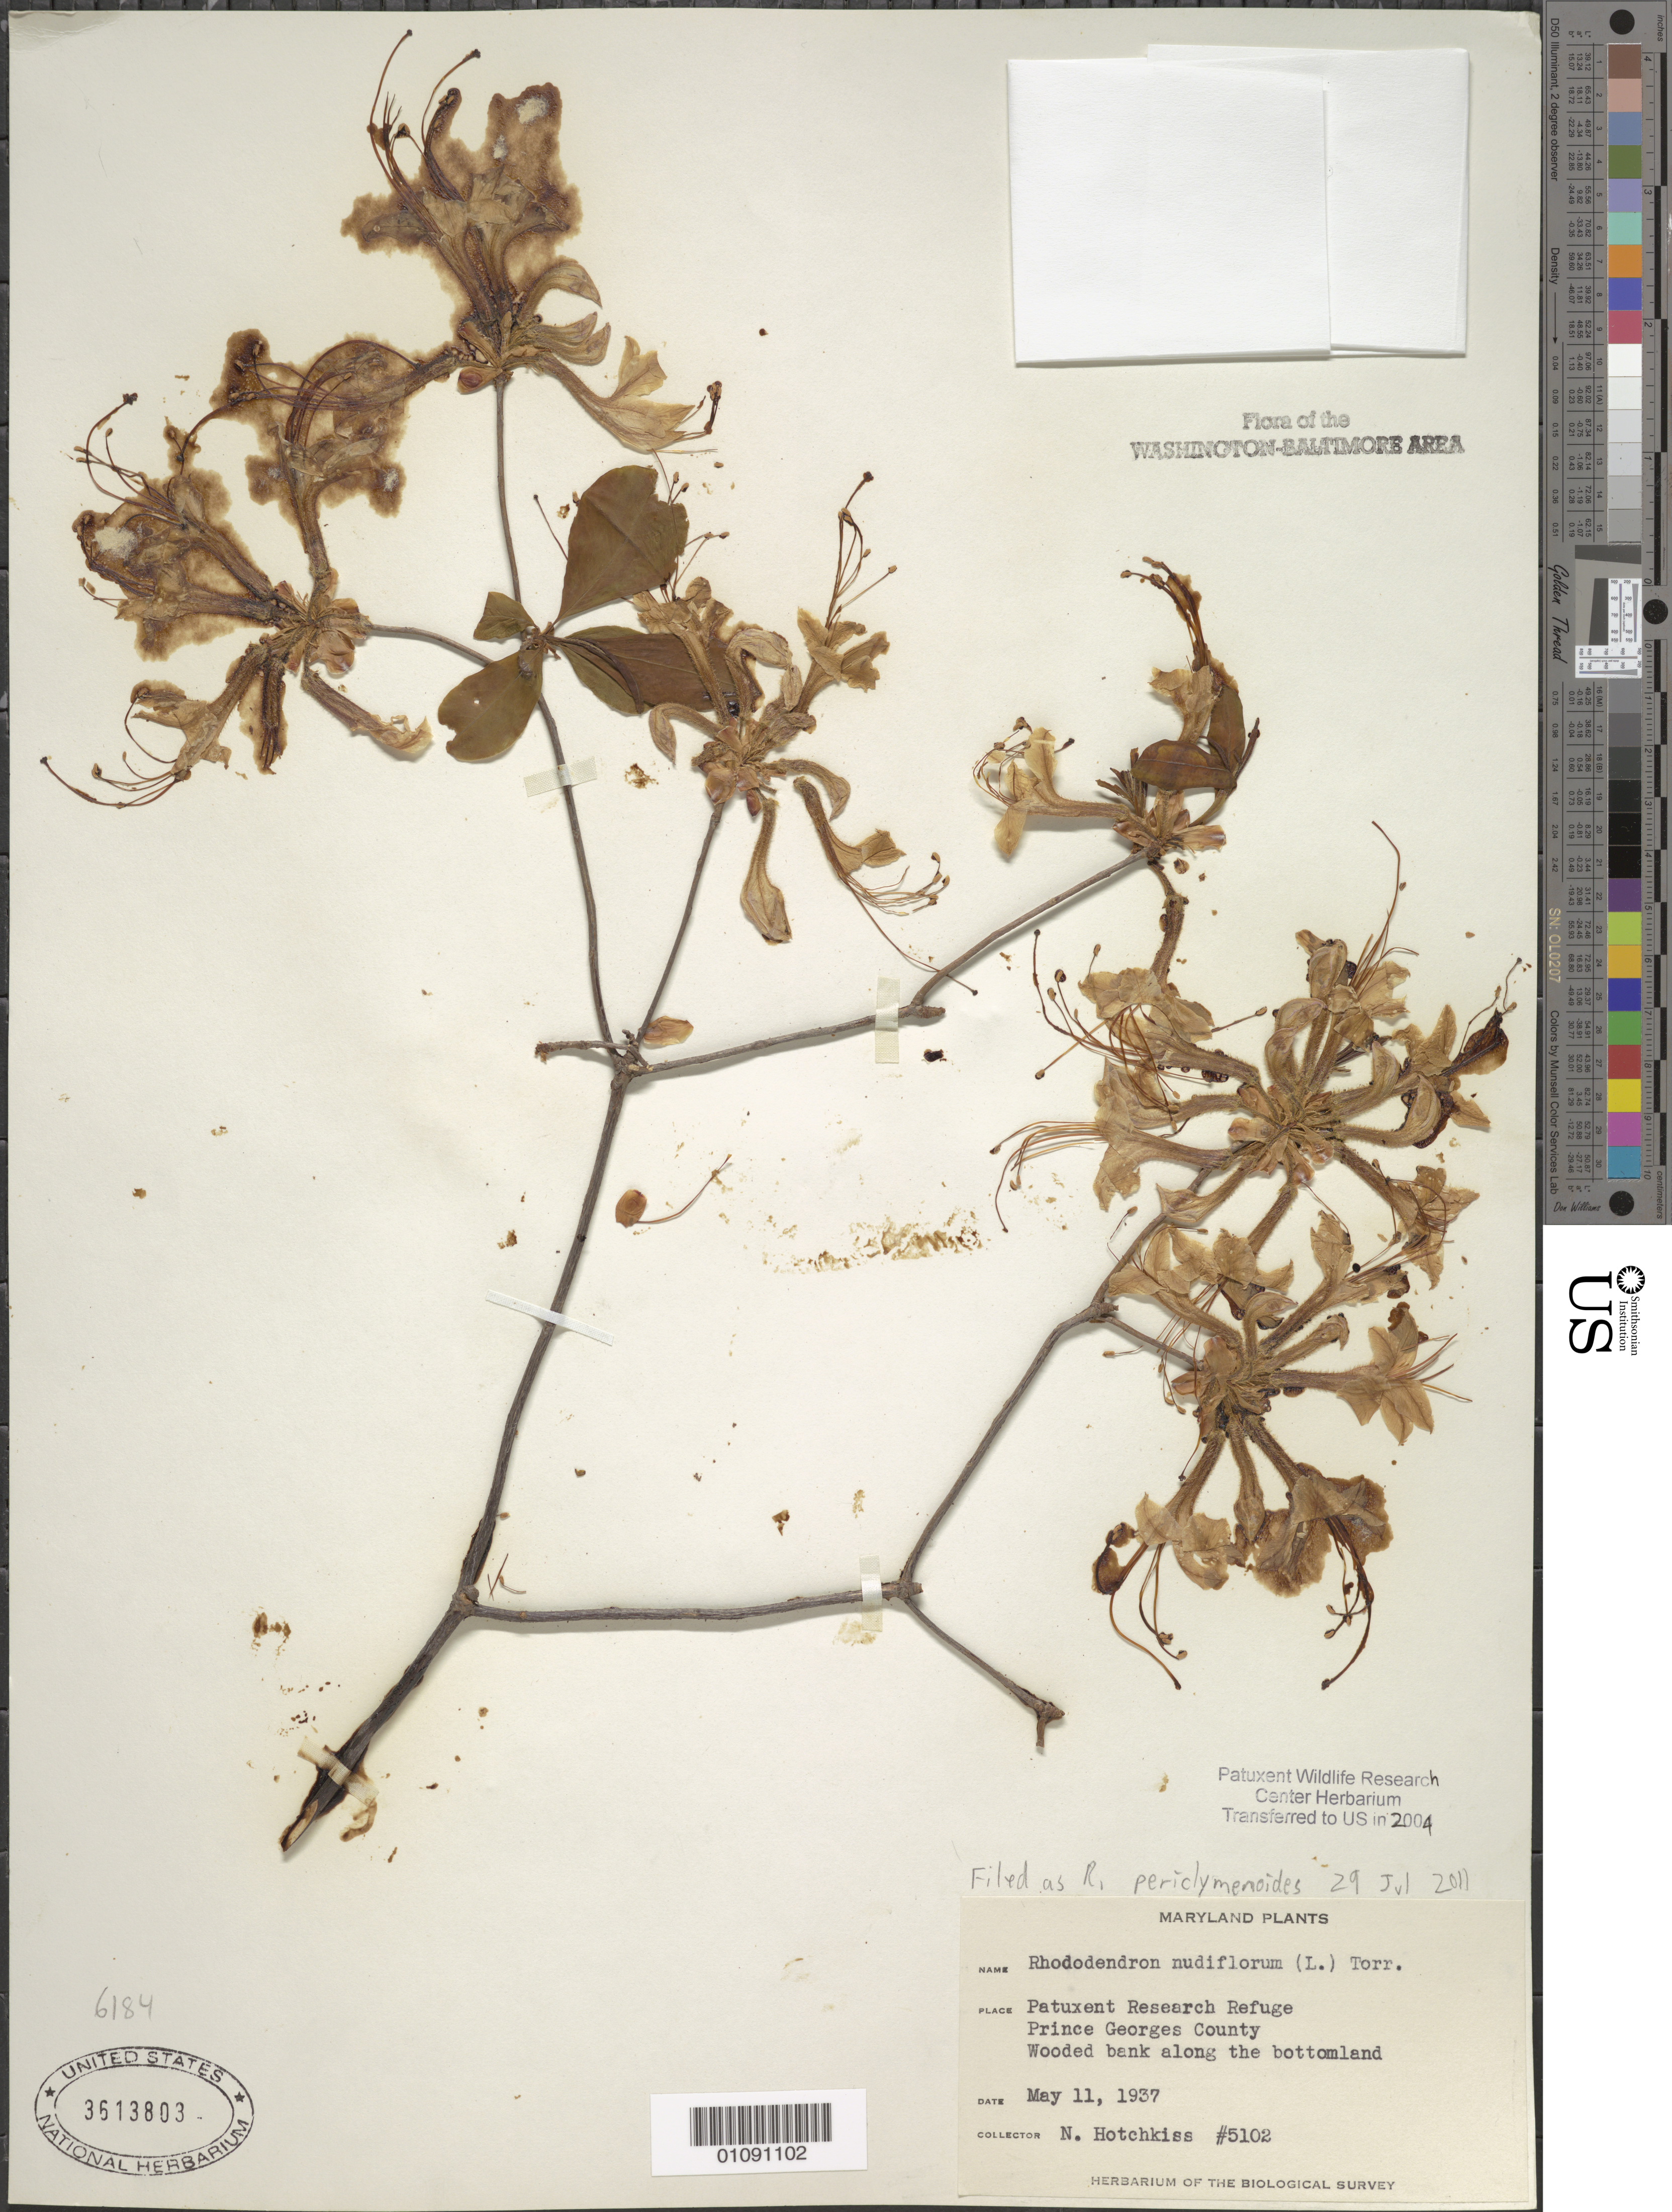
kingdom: Plantae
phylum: Tracheophyta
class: Magnoliopsida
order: Ericales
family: Ericaceae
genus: Rhododendron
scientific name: Rhododendron periclymenoides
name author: (Michx.) Shinners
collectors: N. Hotchkiss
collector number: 5102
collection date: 1937-05-11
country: United States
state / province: Maryland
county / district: Prince George's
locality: Patuxent Wildlife Refuge.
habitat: Wooded bank along the bottomland.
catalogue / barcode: US 3613803